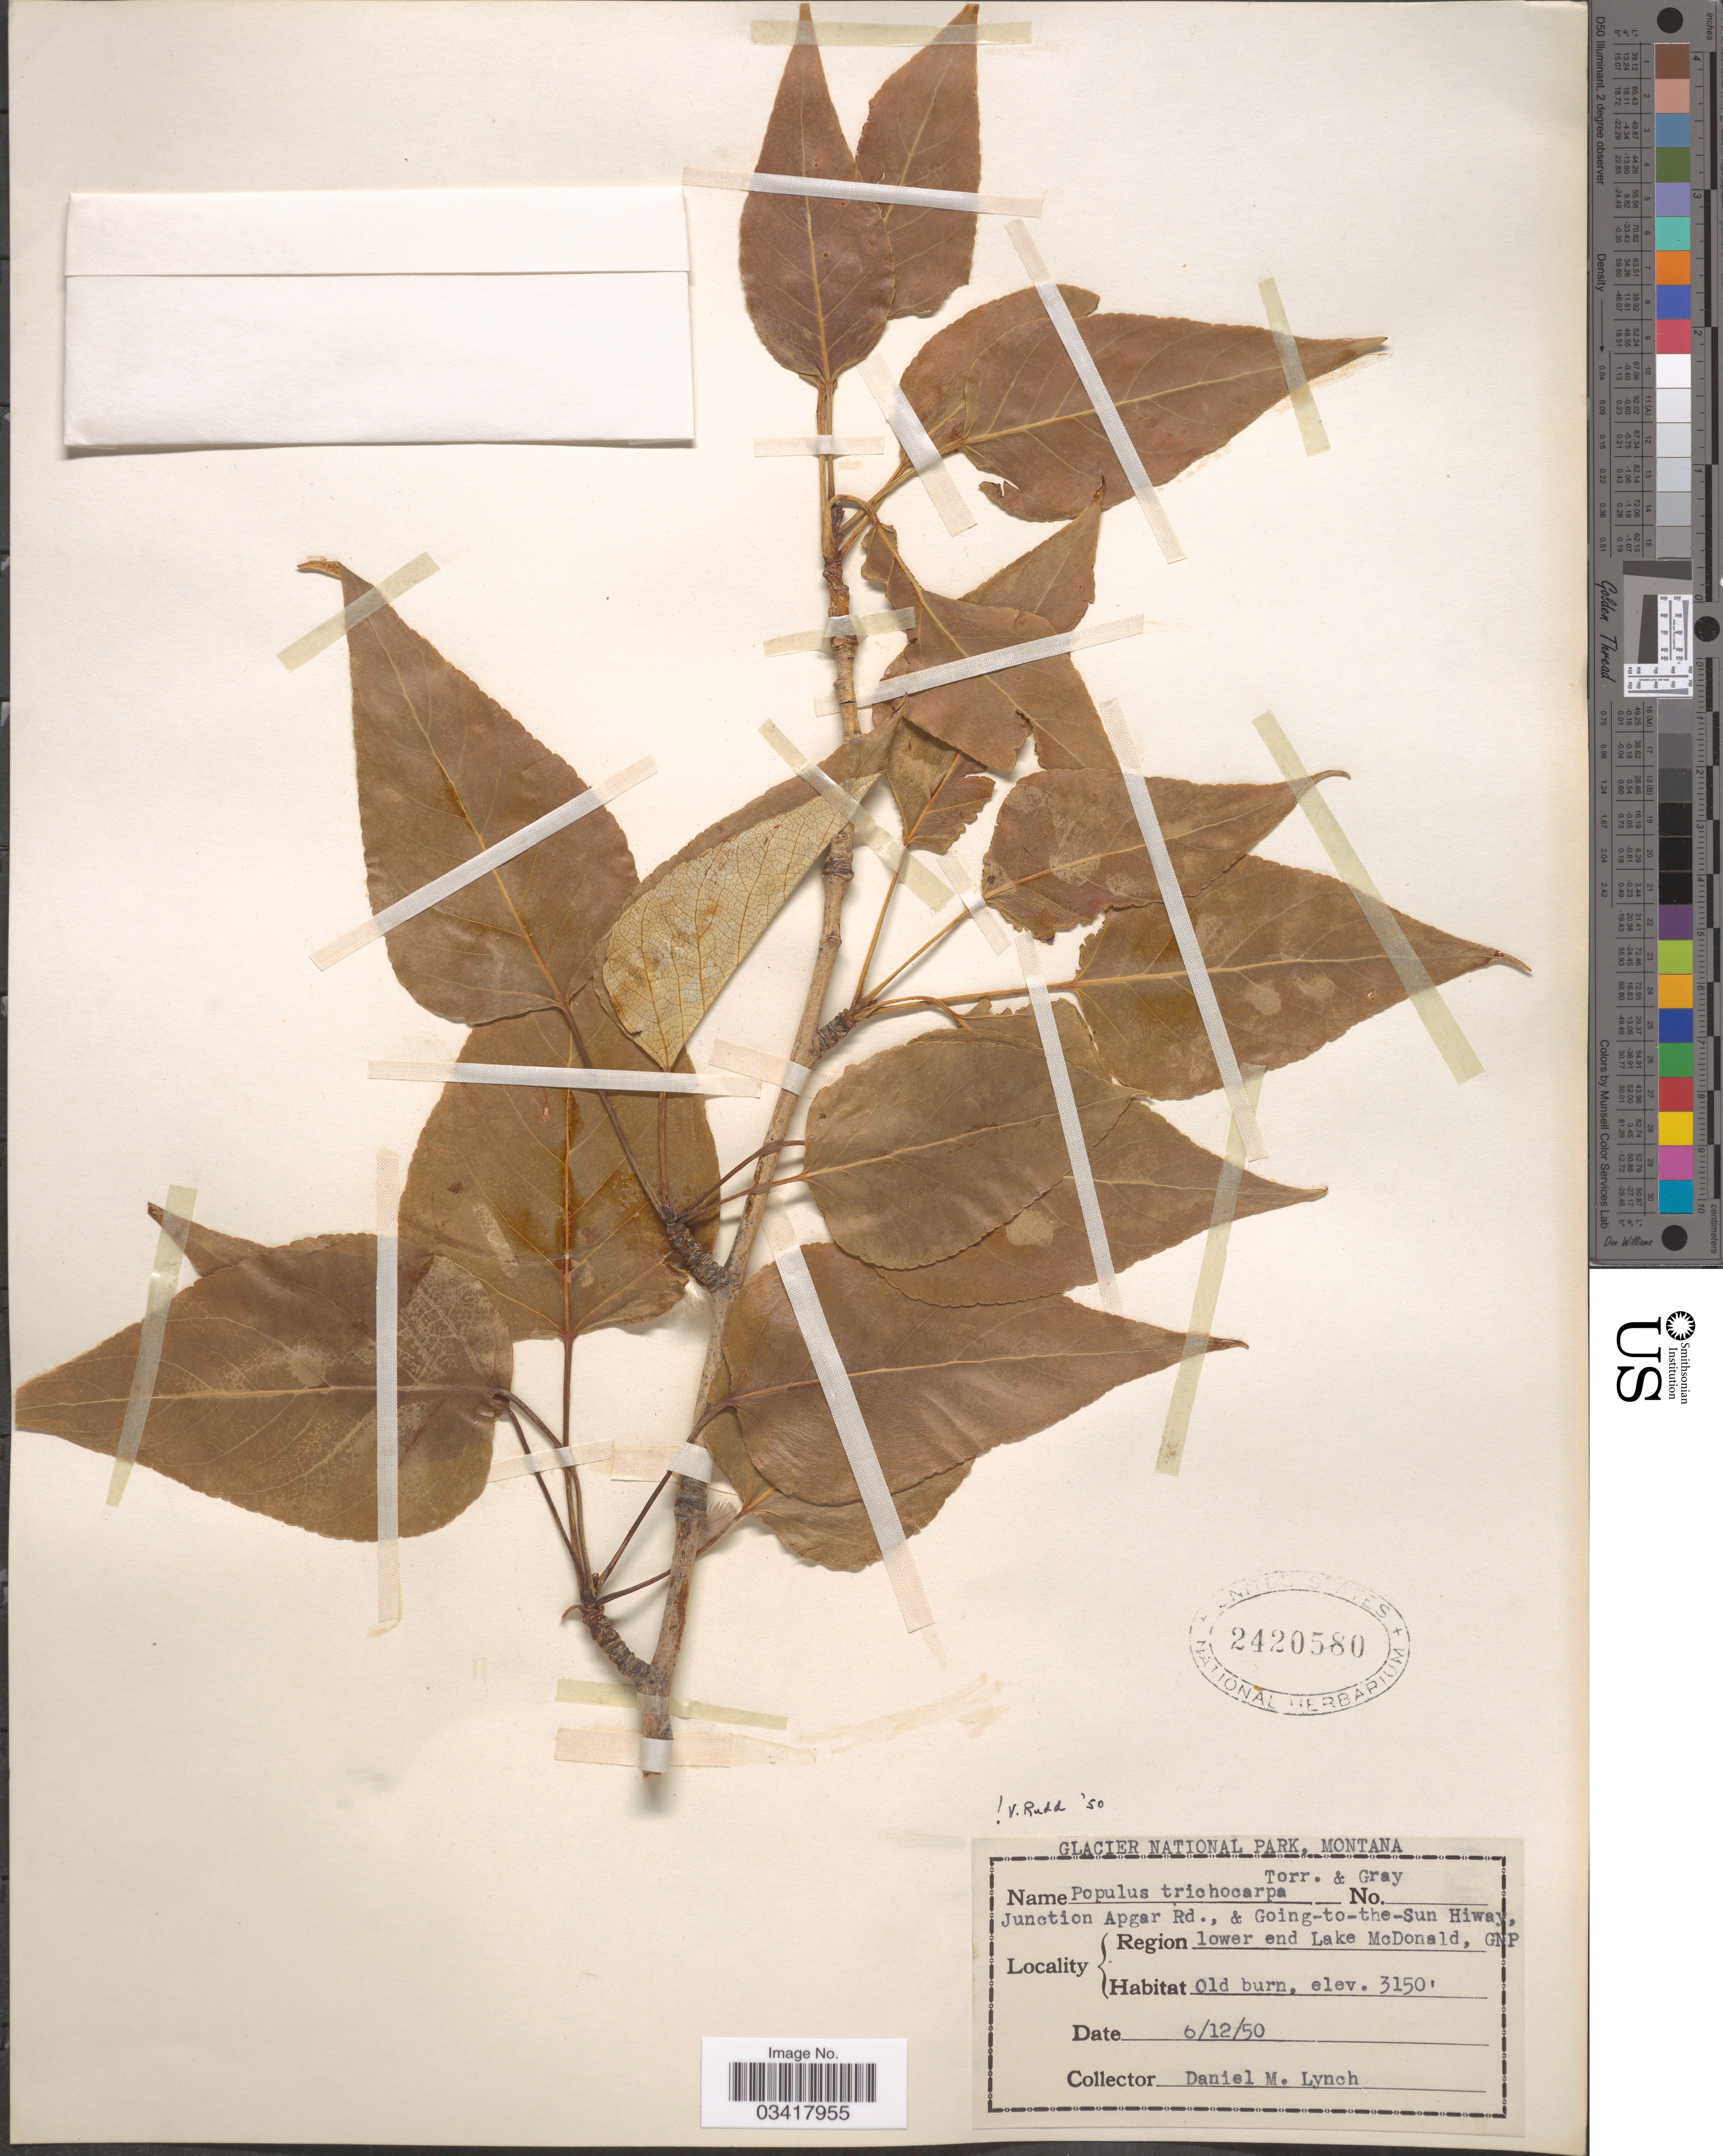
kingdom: Plantae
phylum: Tracheophyta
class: Magnoliopsida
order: Malpighiales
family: Salicaceae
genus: Populus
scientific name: Populus trichocarpa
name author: Torr. & A. Gray ex W. Hook.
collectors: D. Lynch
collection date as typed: Transcribed d/m/y: 12/6/50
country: United States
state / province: Montana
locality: Glacier National Park. Junction Apgar Rd., & Going-to-the-Sun Hiway, lower end lake McDonald, GNP.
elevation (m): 960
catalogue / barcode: US 2420580